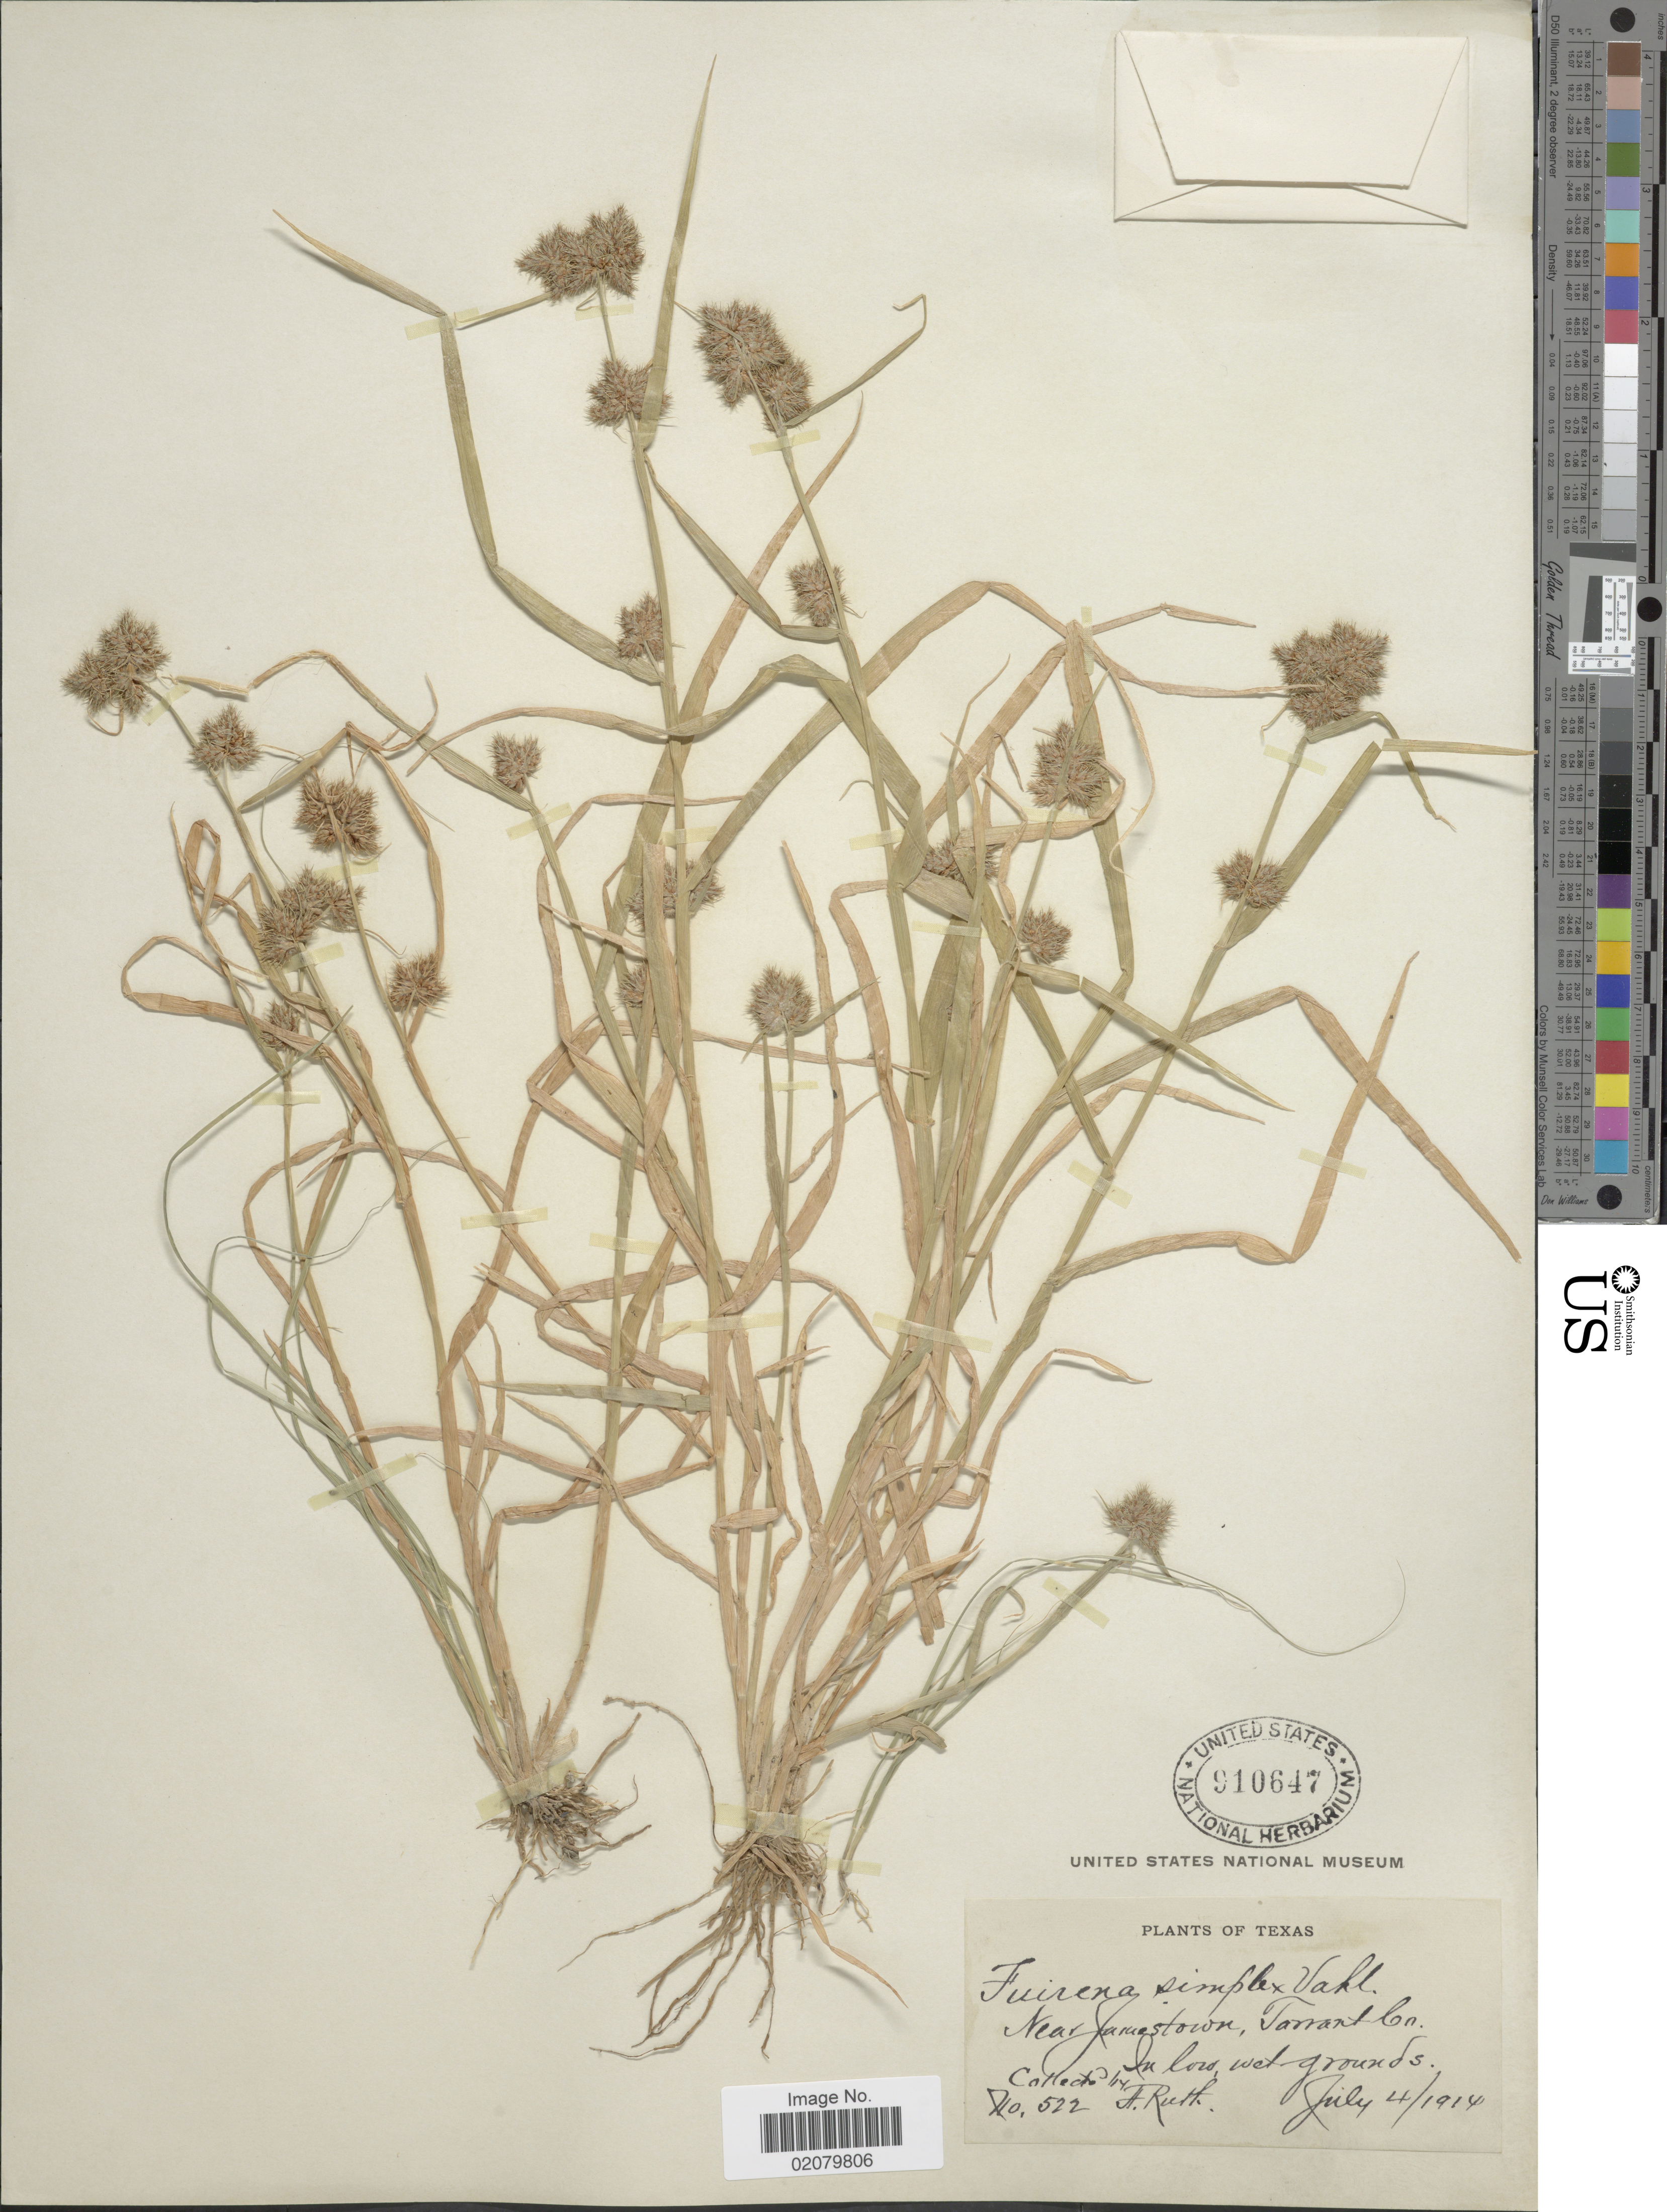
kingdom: Plantae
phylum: Tracheophyta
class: Liliopsida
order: Poales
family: Cyperaceae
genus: Fuirena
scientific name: Fuirena simplex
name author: Vahl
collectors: A. Ruth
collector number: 522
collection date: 1914-07-04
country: United States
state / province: Texas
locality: Near Jamestown, Tarrant Co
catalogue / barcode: US 910647